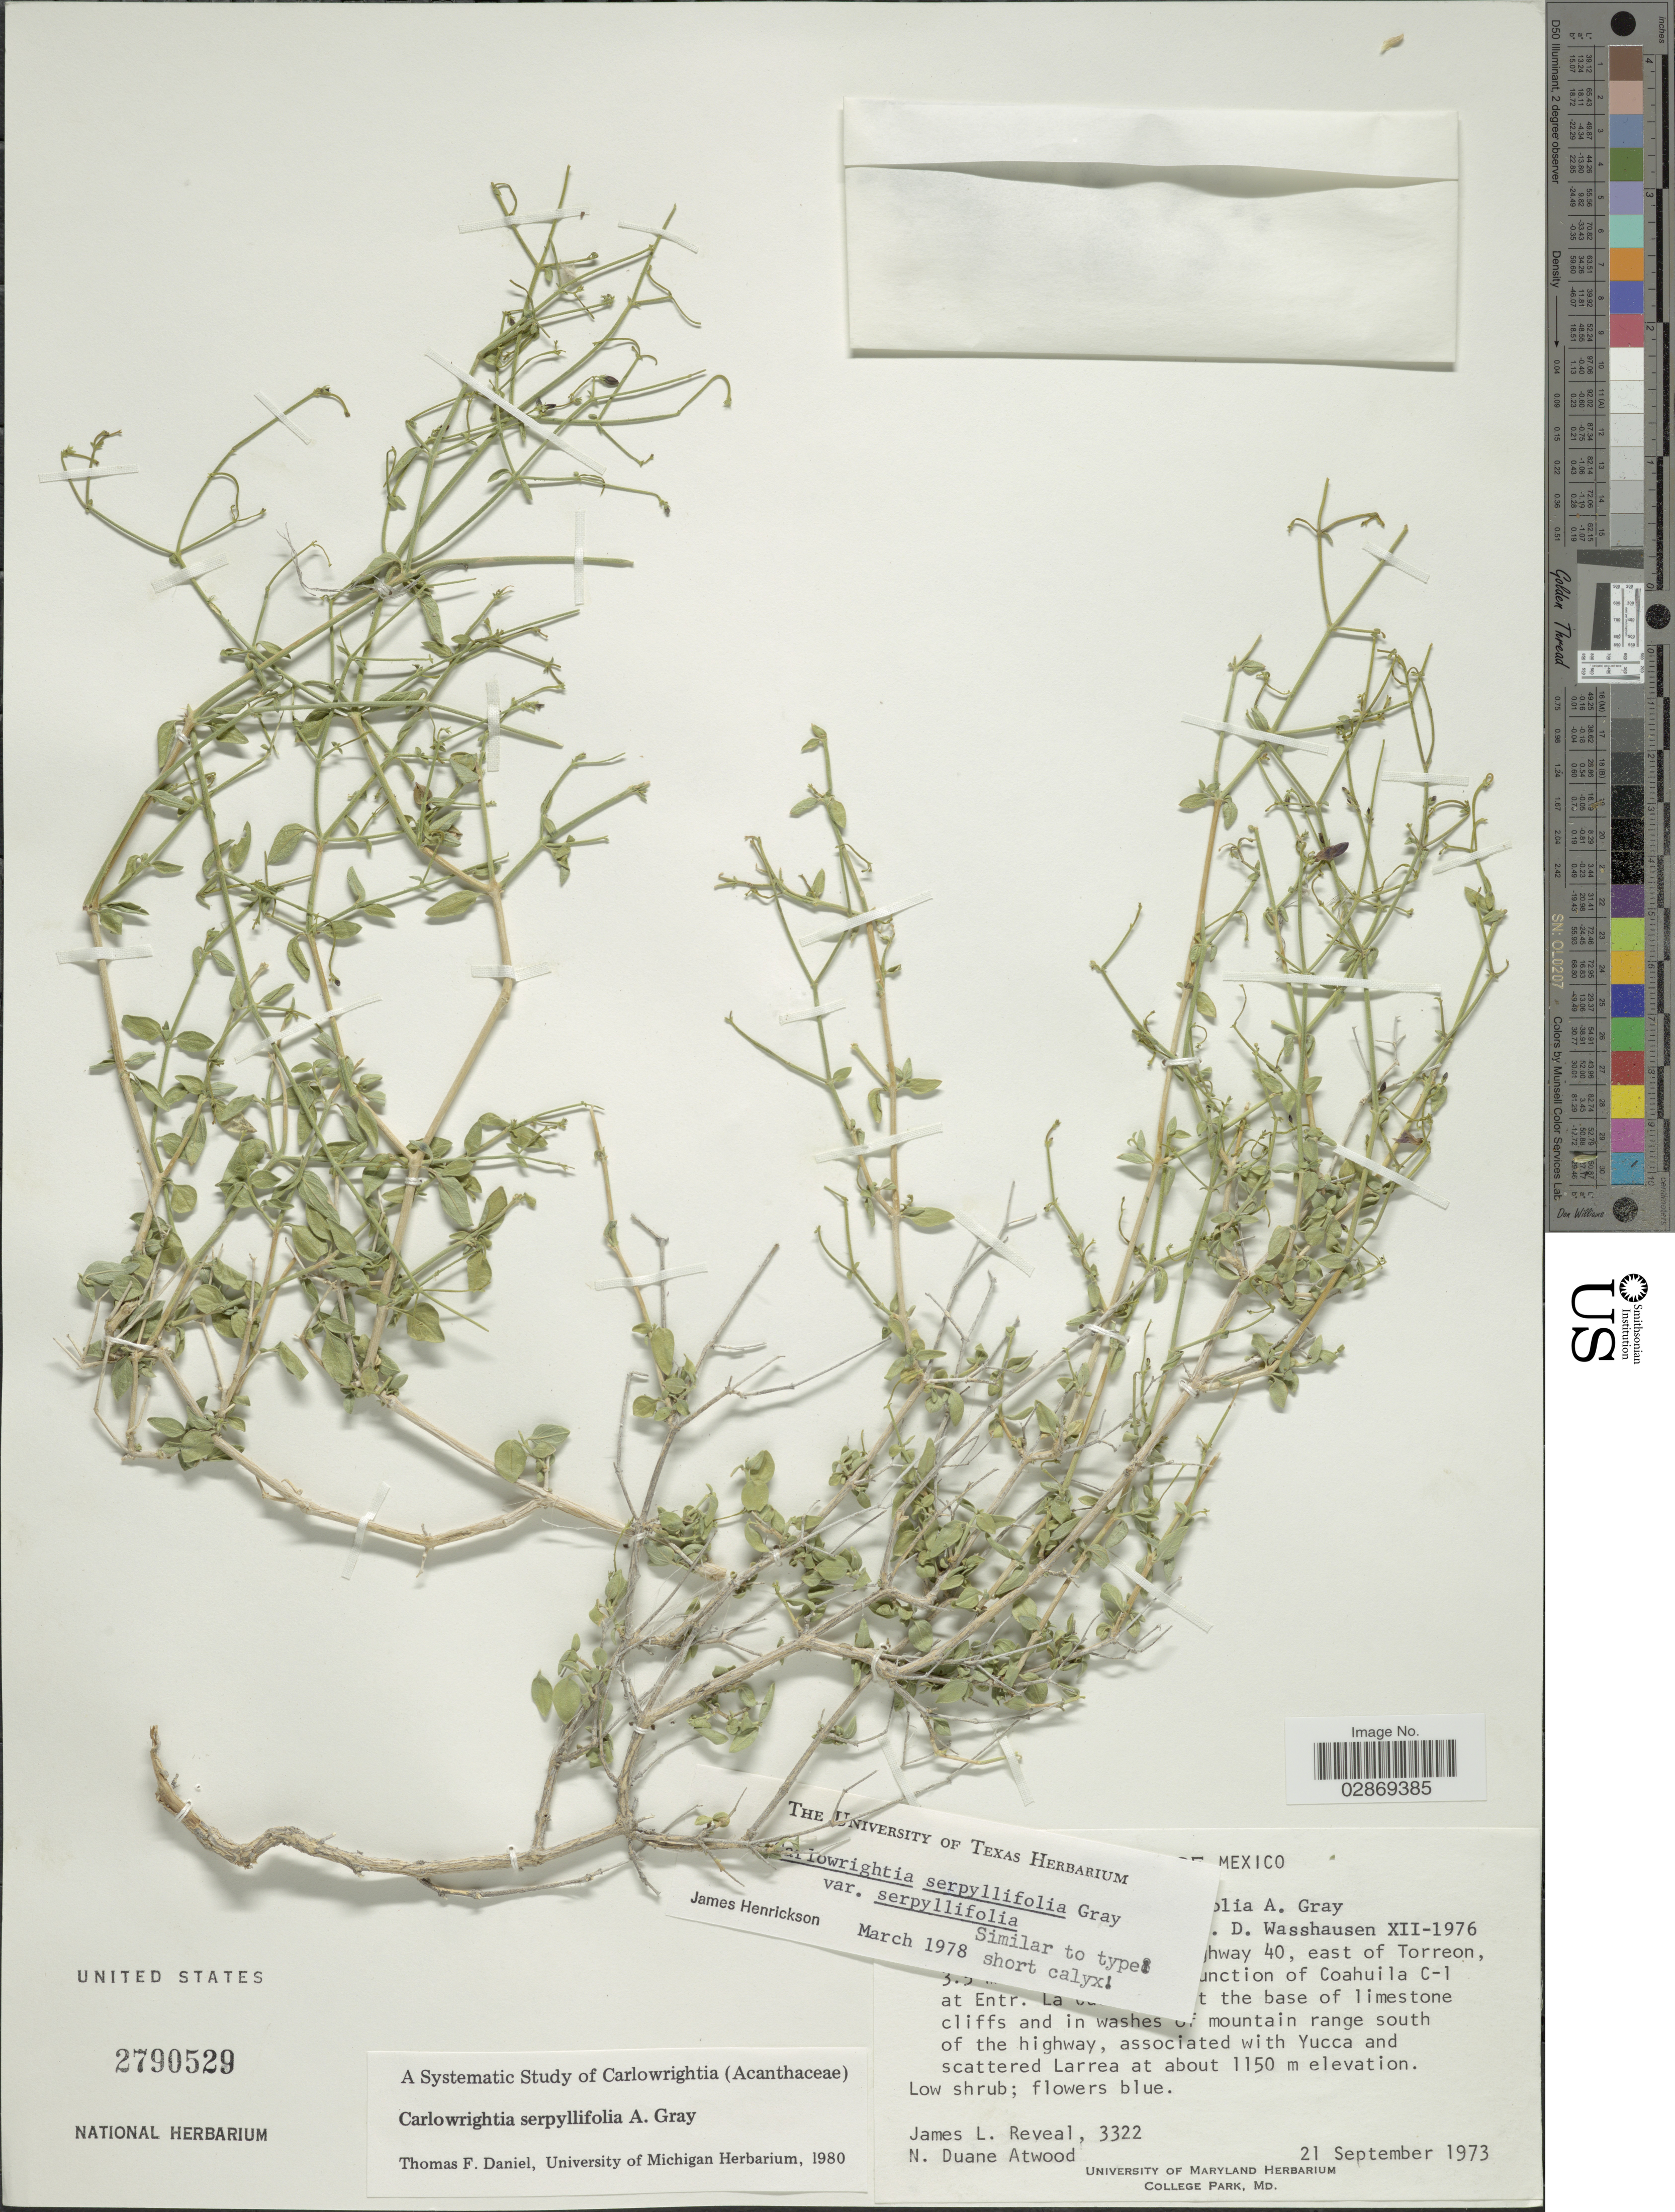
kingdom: Plantae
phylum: Tracheophyta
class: Magnoliopsida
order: Lamiales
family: Acanthaceae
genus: Carlowrightia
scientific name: Carlowrightia serpyllifolia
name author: A. Gray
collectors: J. L. Reveal & N. Atwood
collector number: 3322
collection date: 1973-09-21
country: Mexico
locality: [illegible text] way 40, east of Torreon, 3.[illegible text] nction of Coahuila C-1 at Entr. La[illegible text]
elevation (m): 1150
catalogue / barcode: US 2790529